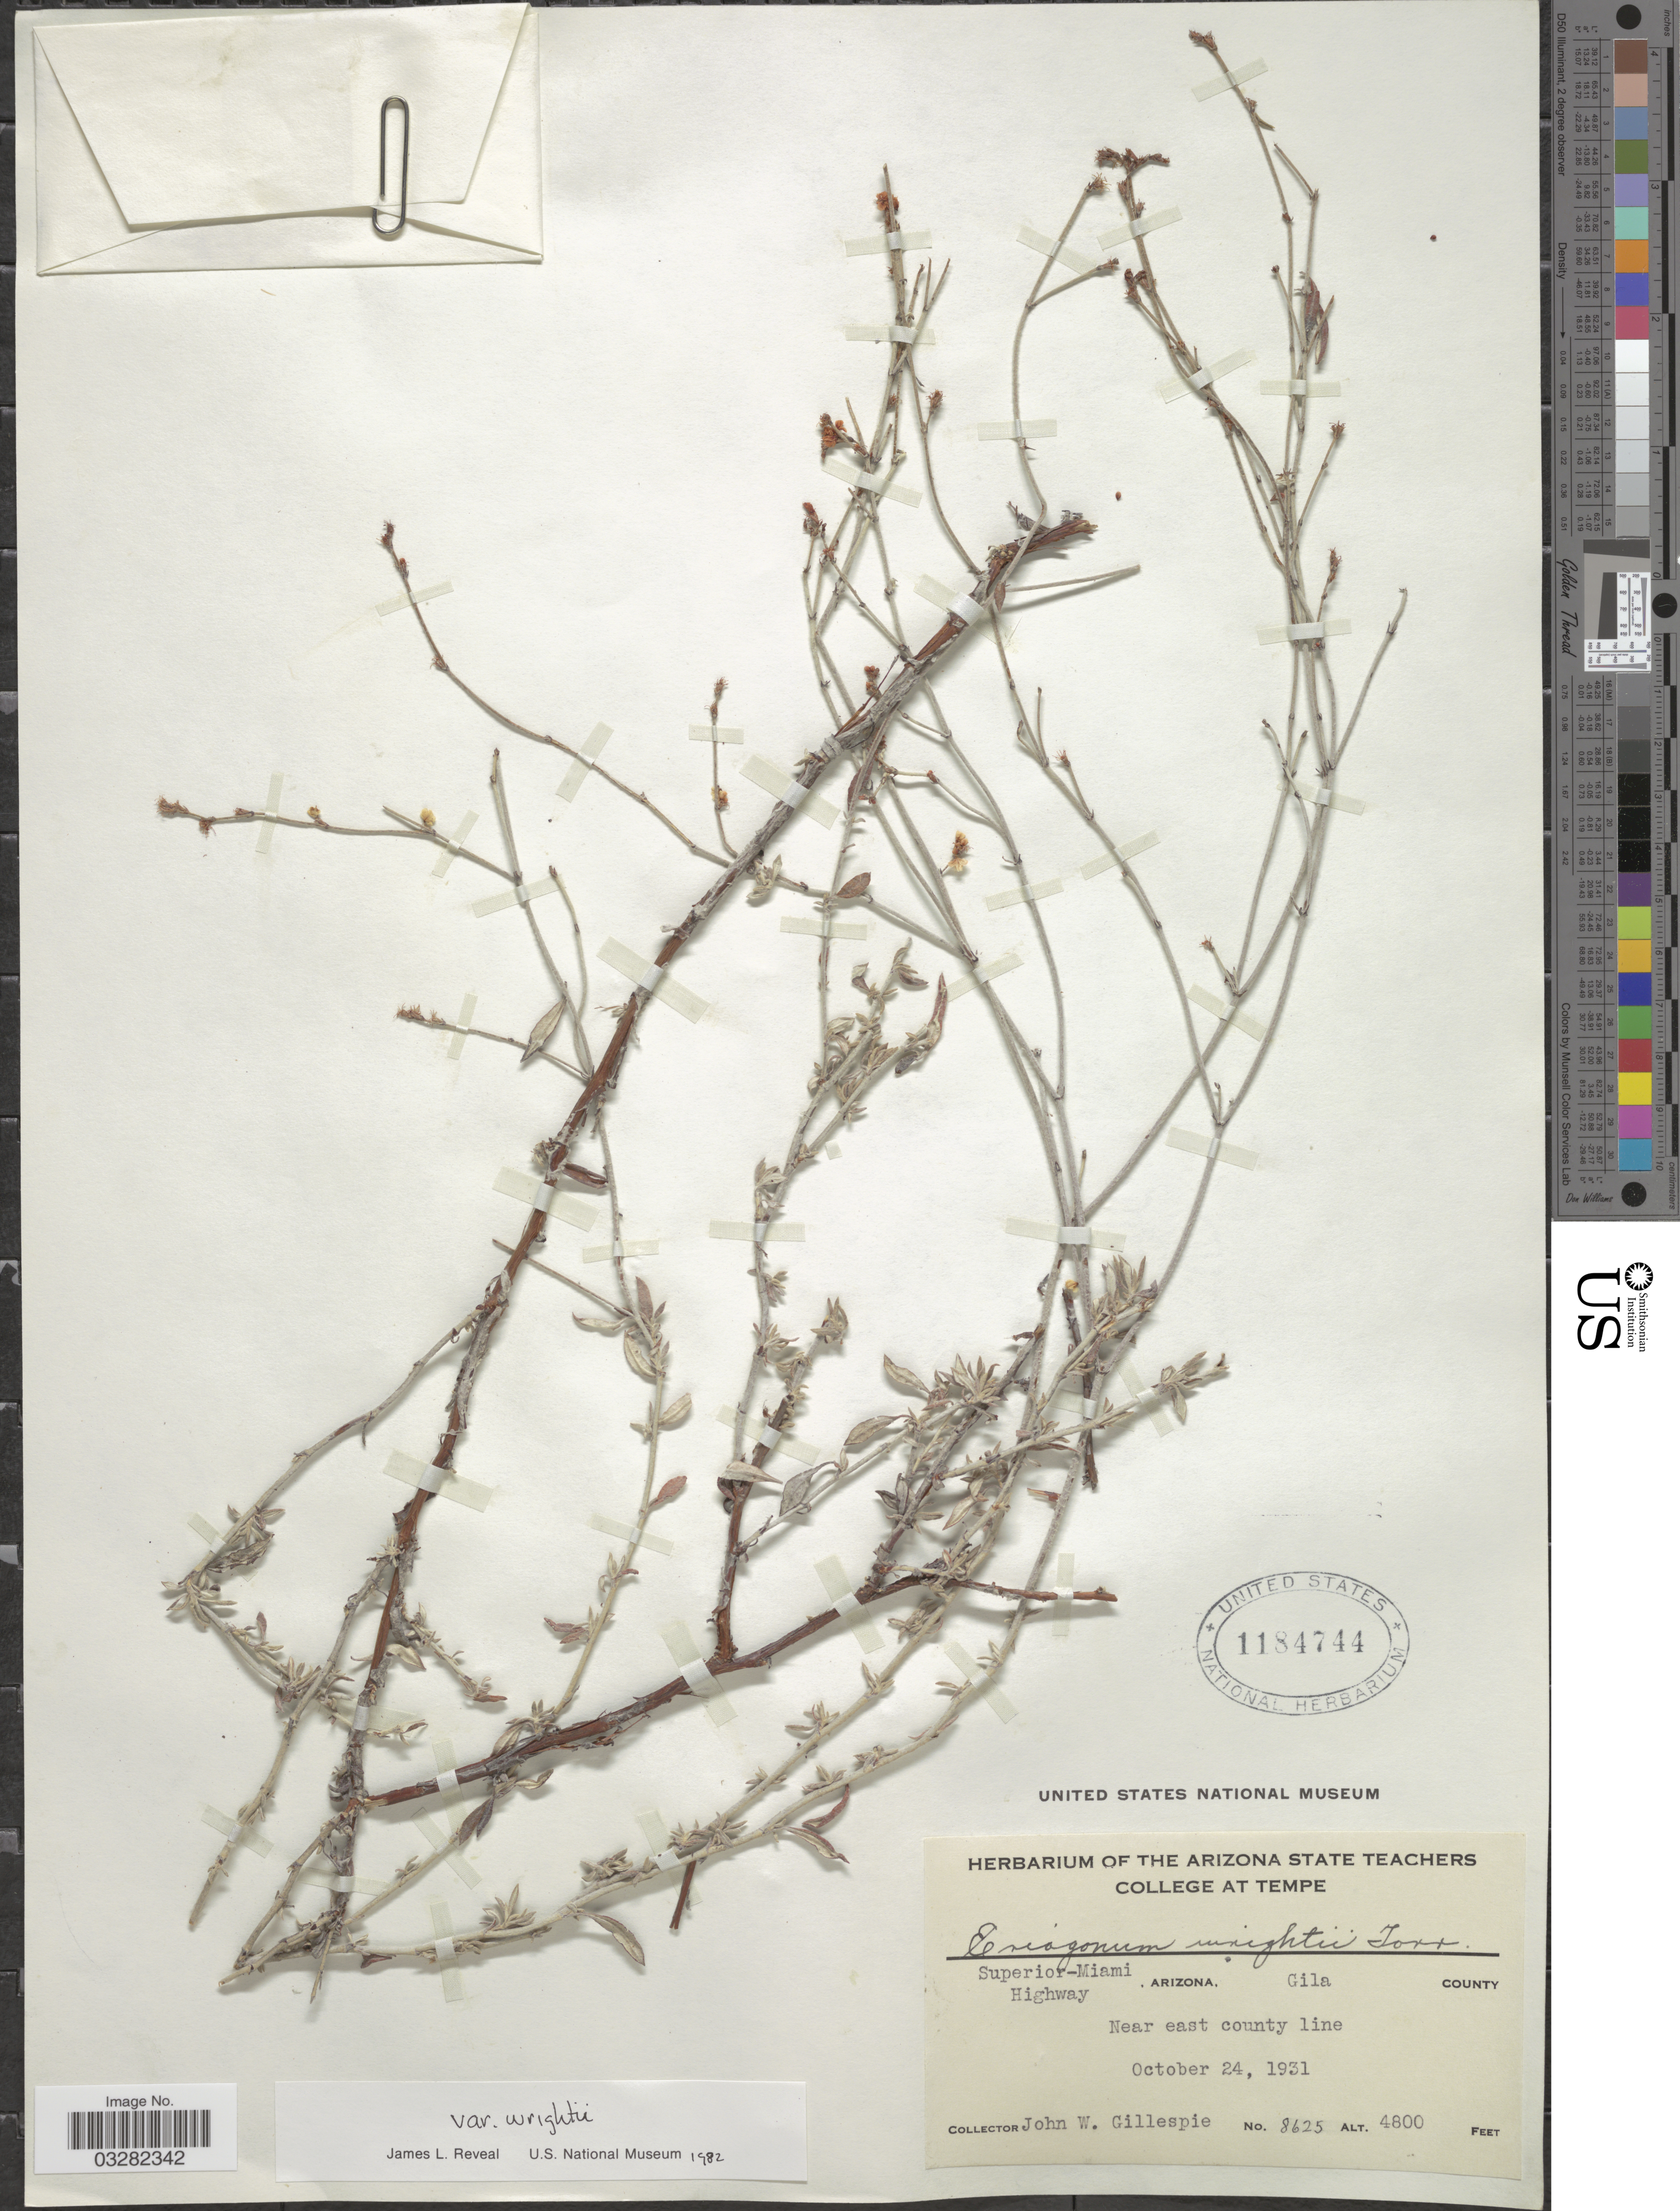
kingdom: Plantae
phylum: Tracheophyta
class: Magnoliopsida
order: Caryophyllales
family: Polygonaceae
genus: Eriogonum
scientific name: Eriogonum wrightii var. wrightii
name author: Torr. ex Benth.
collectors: J. W. Gillespie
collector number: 8625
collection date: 1931-10-24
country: United States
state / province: Arizona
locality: Superior-Miami Highway. Gila County. Near east county line.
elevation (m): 1463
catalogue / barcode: US 1184744